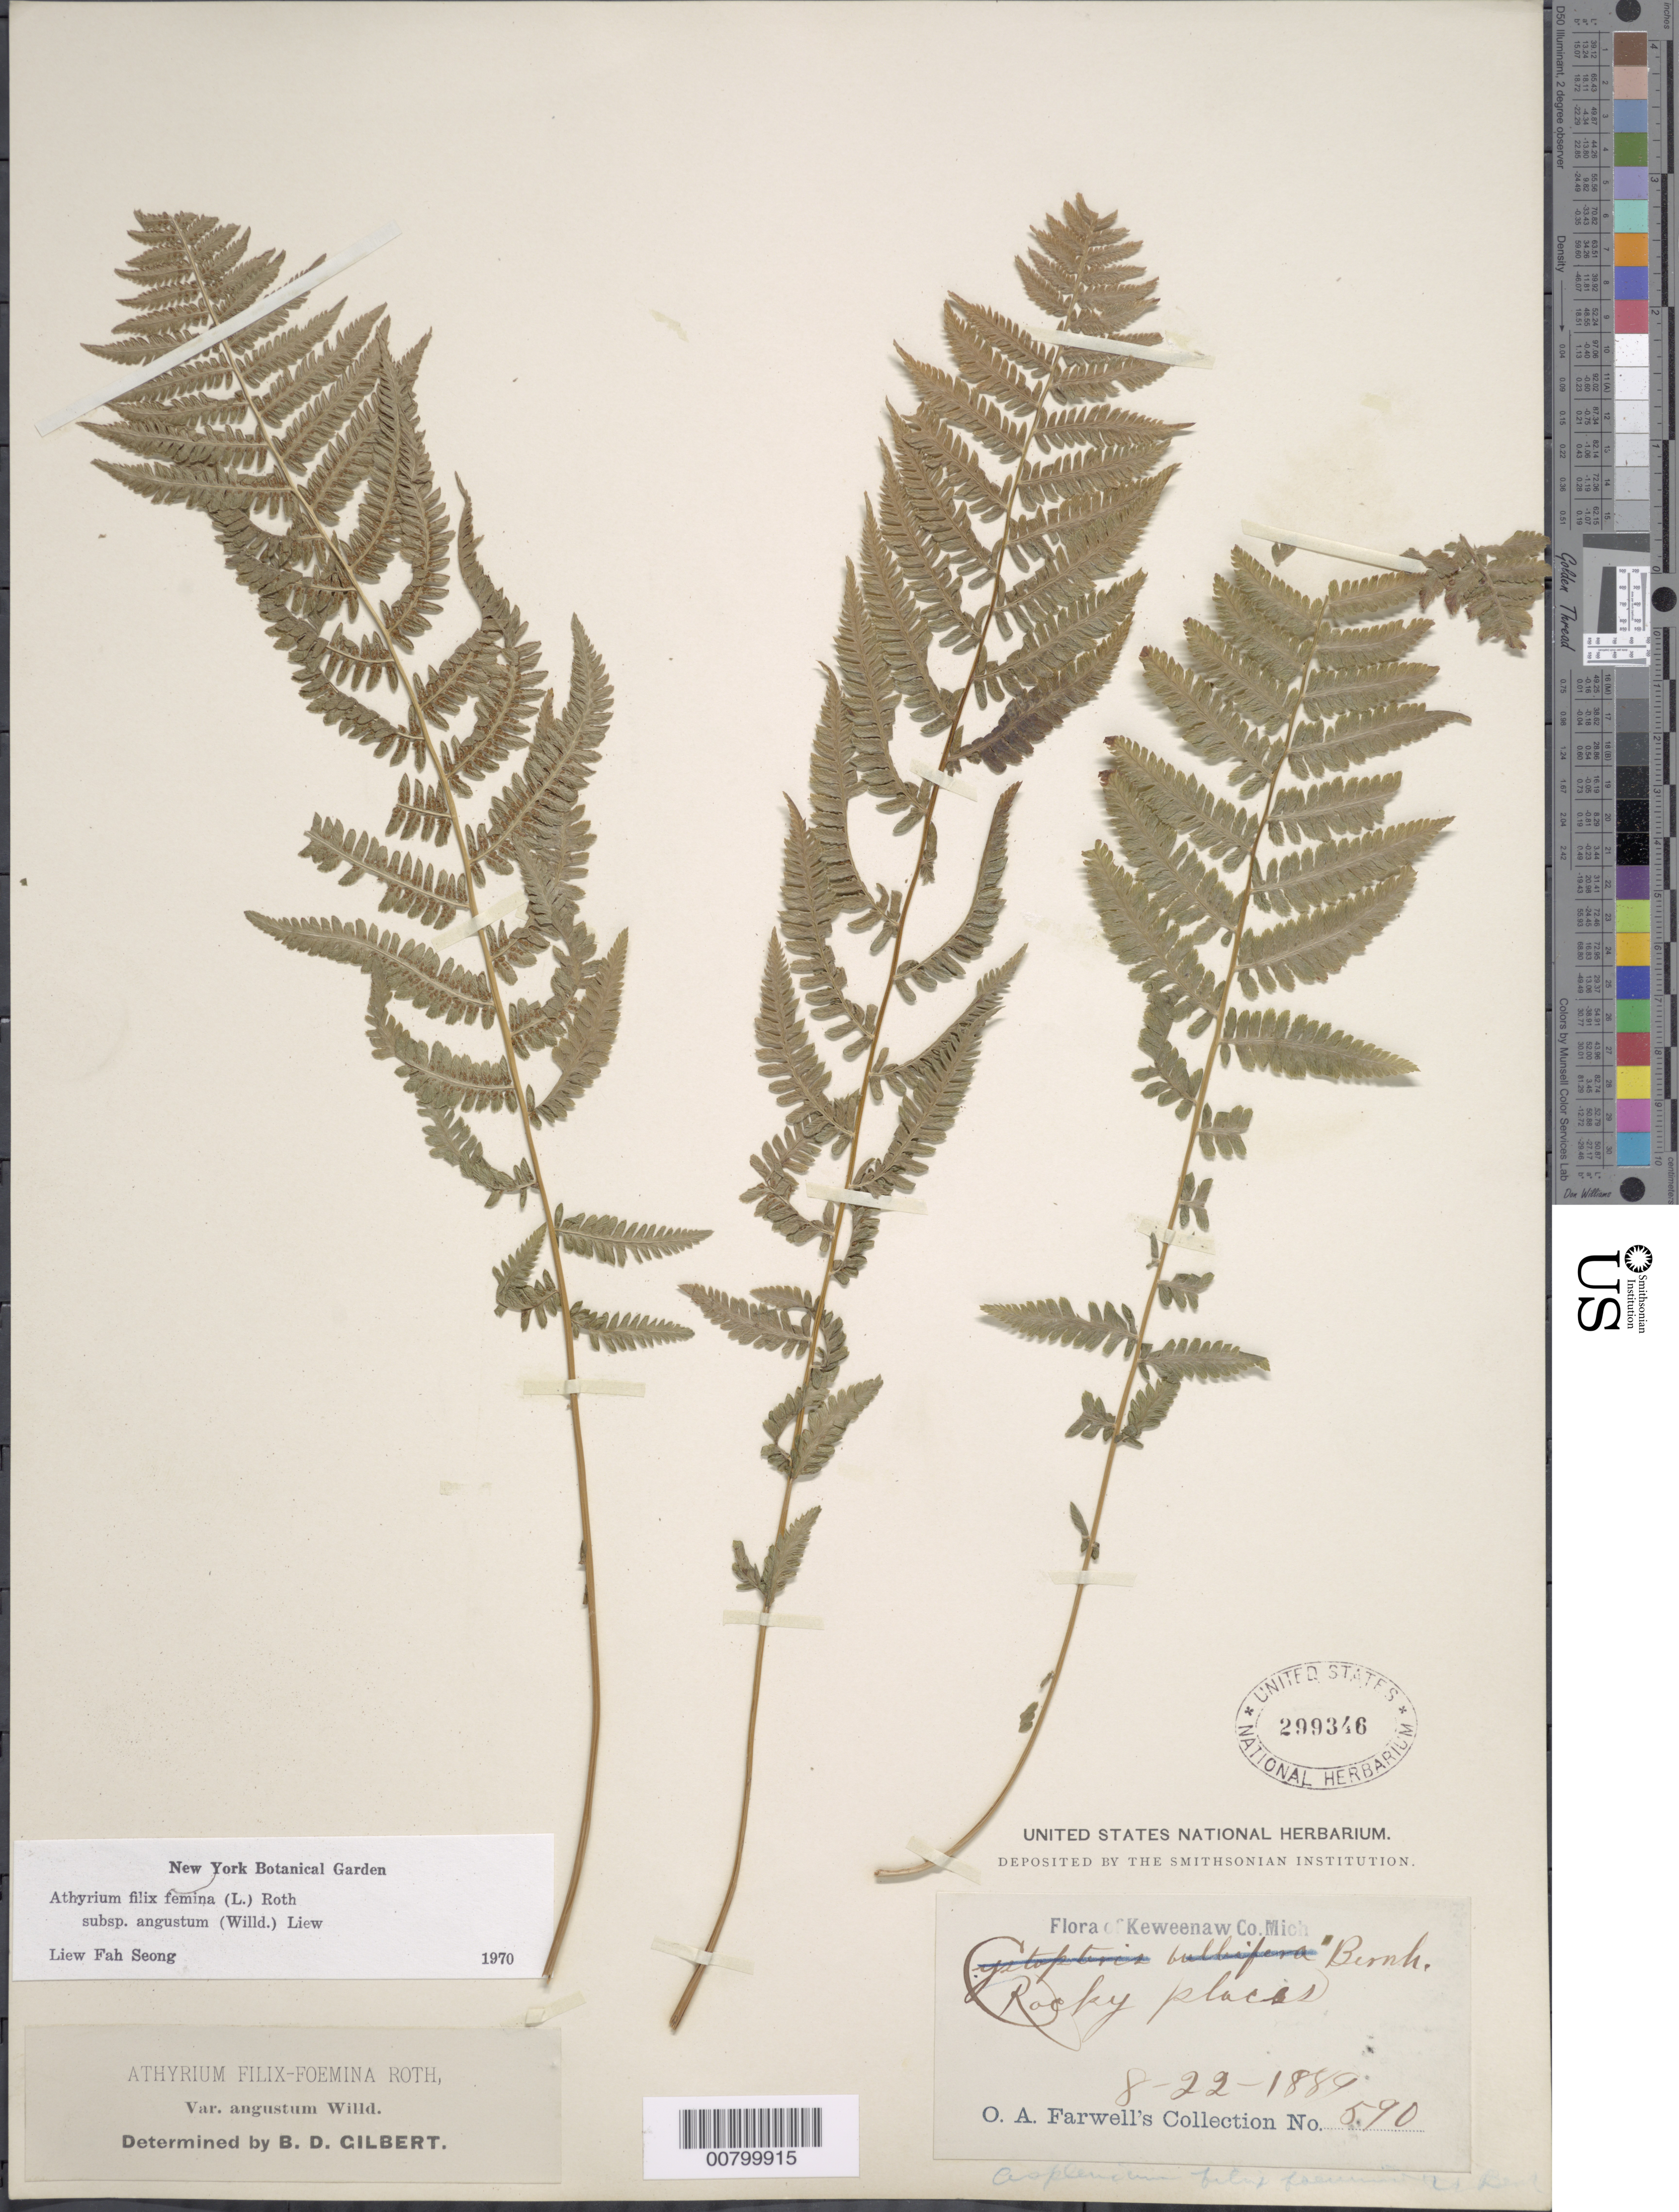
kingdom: Plantae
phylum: Tracheophyta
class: Polypodiopsida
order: Polypodiales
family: Athyriaceae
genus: Athyrium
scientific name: Athyrium filix-femina subsp. angustatum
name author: (Willd.) R.T. Clausen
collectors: O. Farwell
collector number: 590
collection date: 1889-08-22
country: United States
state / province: Michigan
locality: Keweenaw Co., Mich.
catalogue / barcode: US 299346